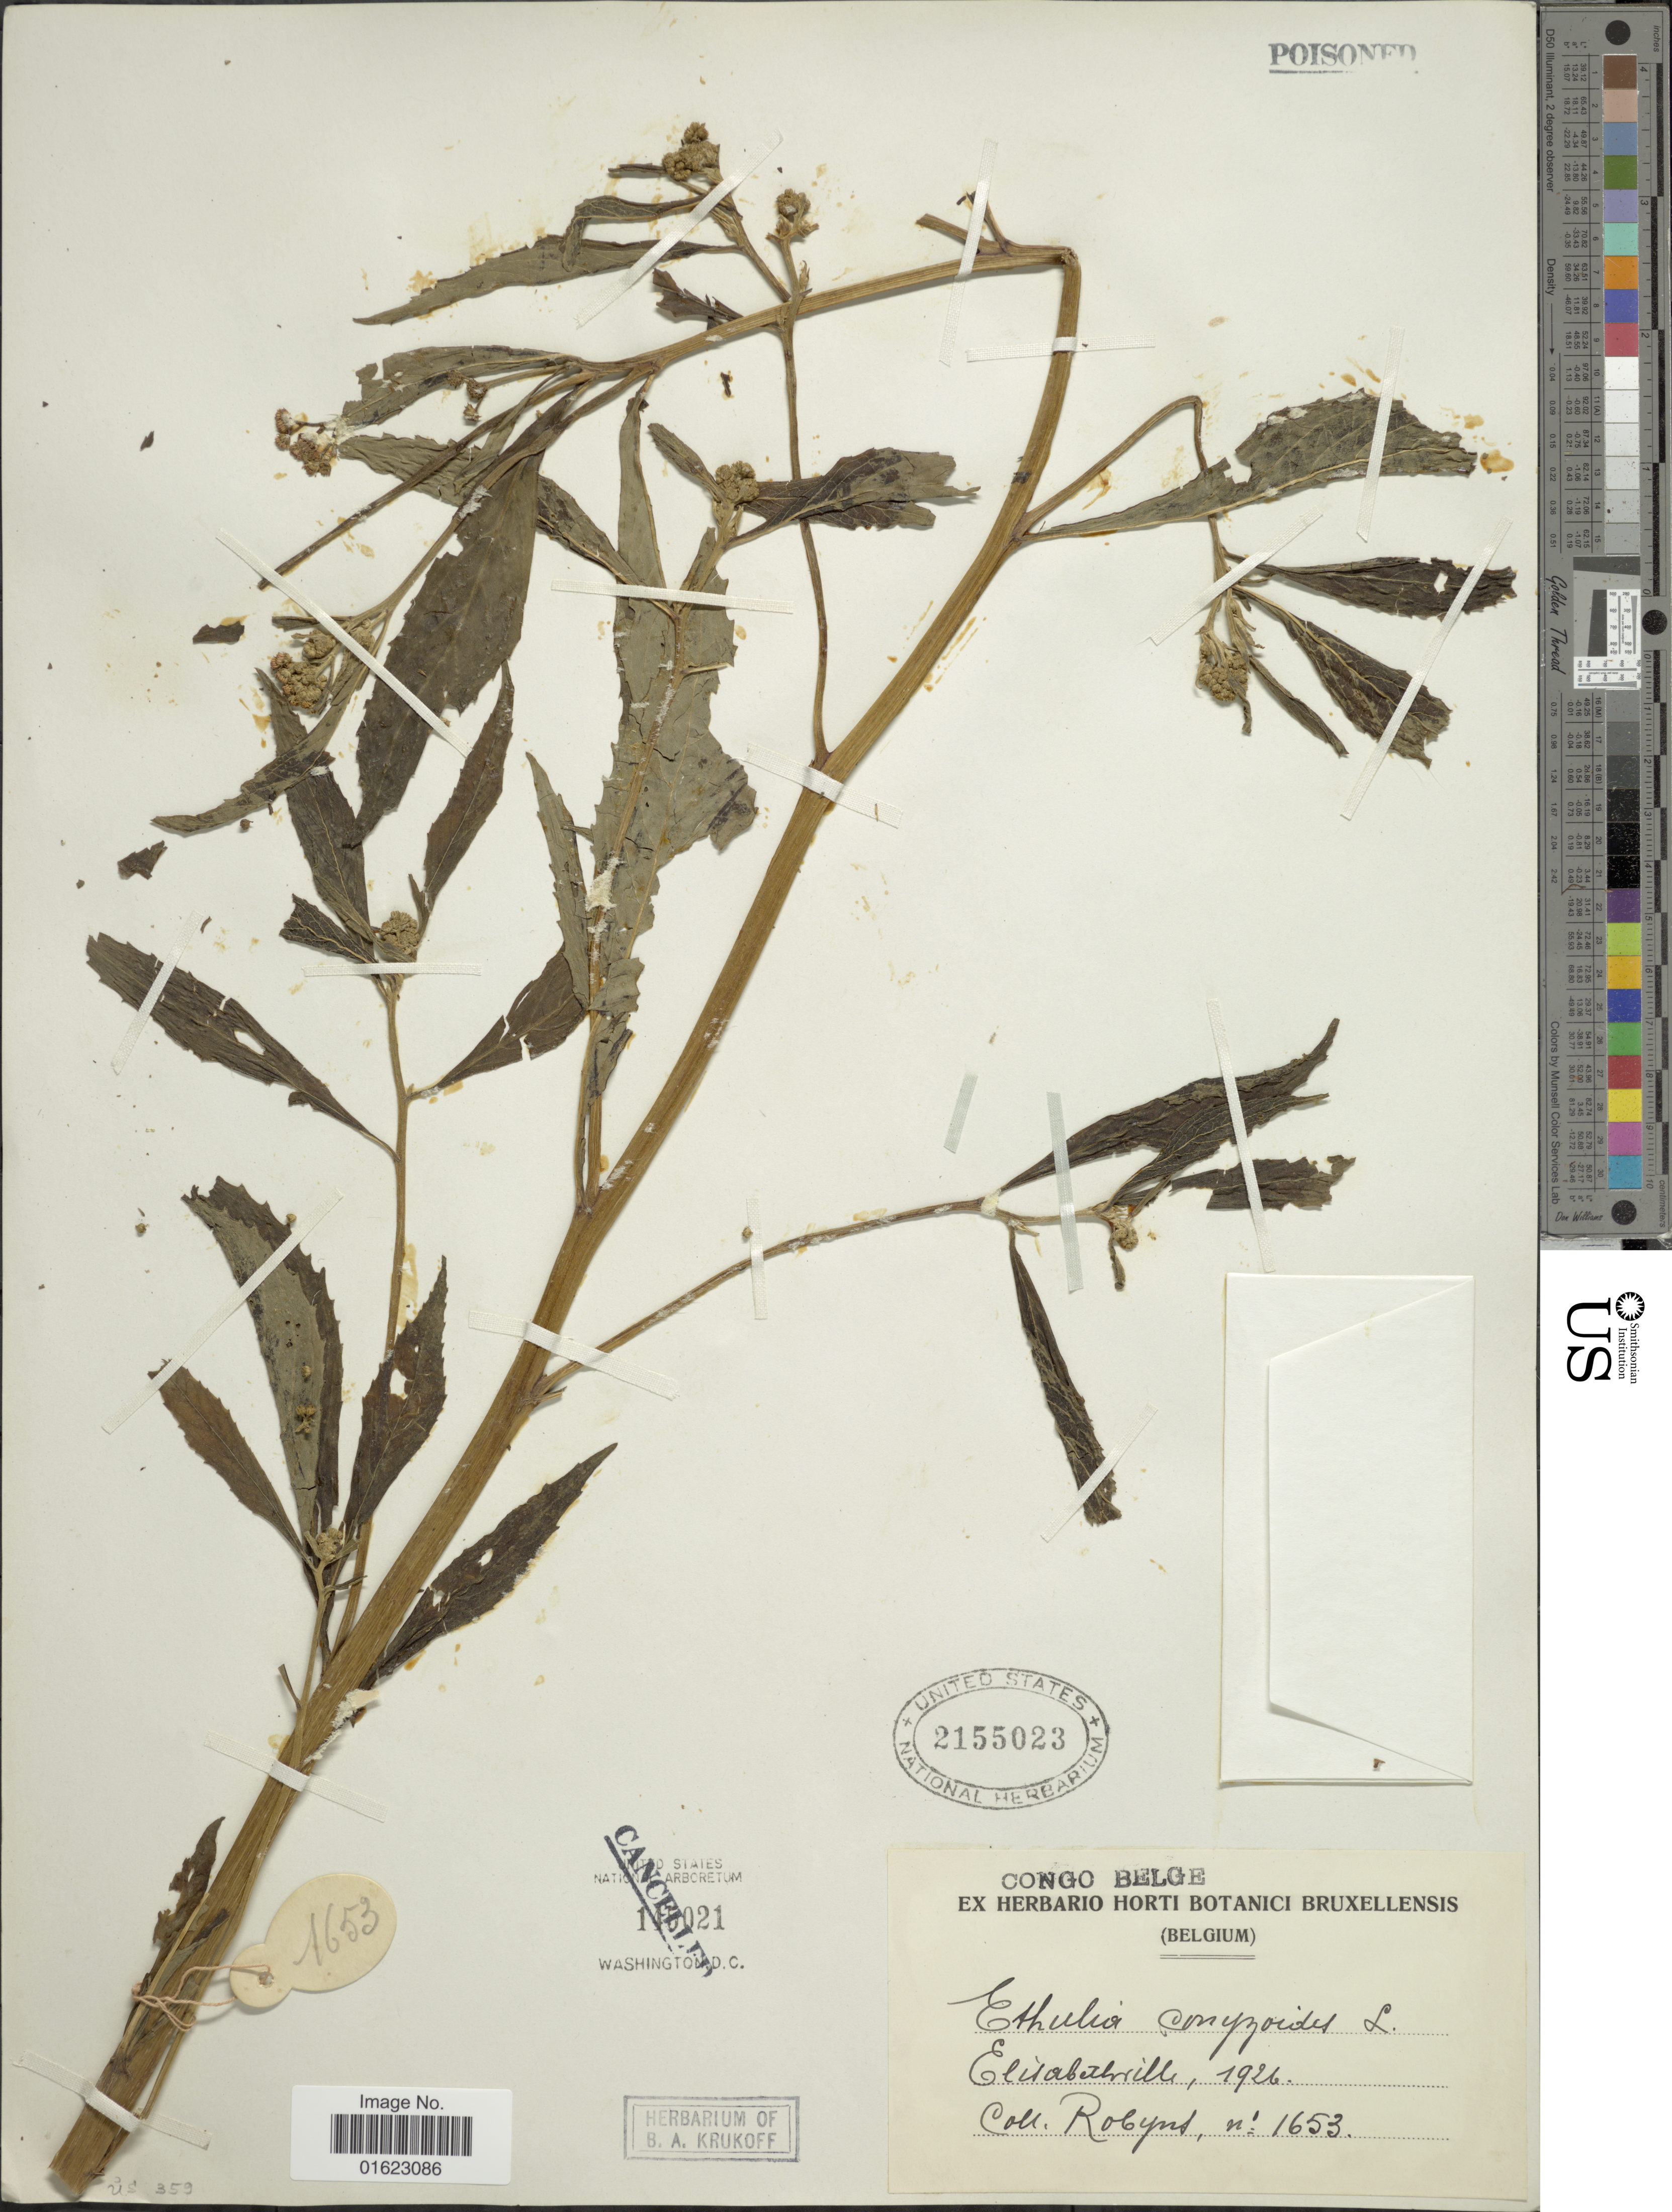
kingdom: Plantae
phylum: Tracheophyta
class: Magnoliopsida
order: Asterales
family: Asteraceae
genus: Ethulia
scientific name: Ethulia conyzoides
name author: L. f.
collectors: -. Robyns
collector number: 1653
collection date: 1926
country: Congo, Democratic Republic of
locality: Congo Belge, Elisabethville.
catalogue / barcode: US 2155023